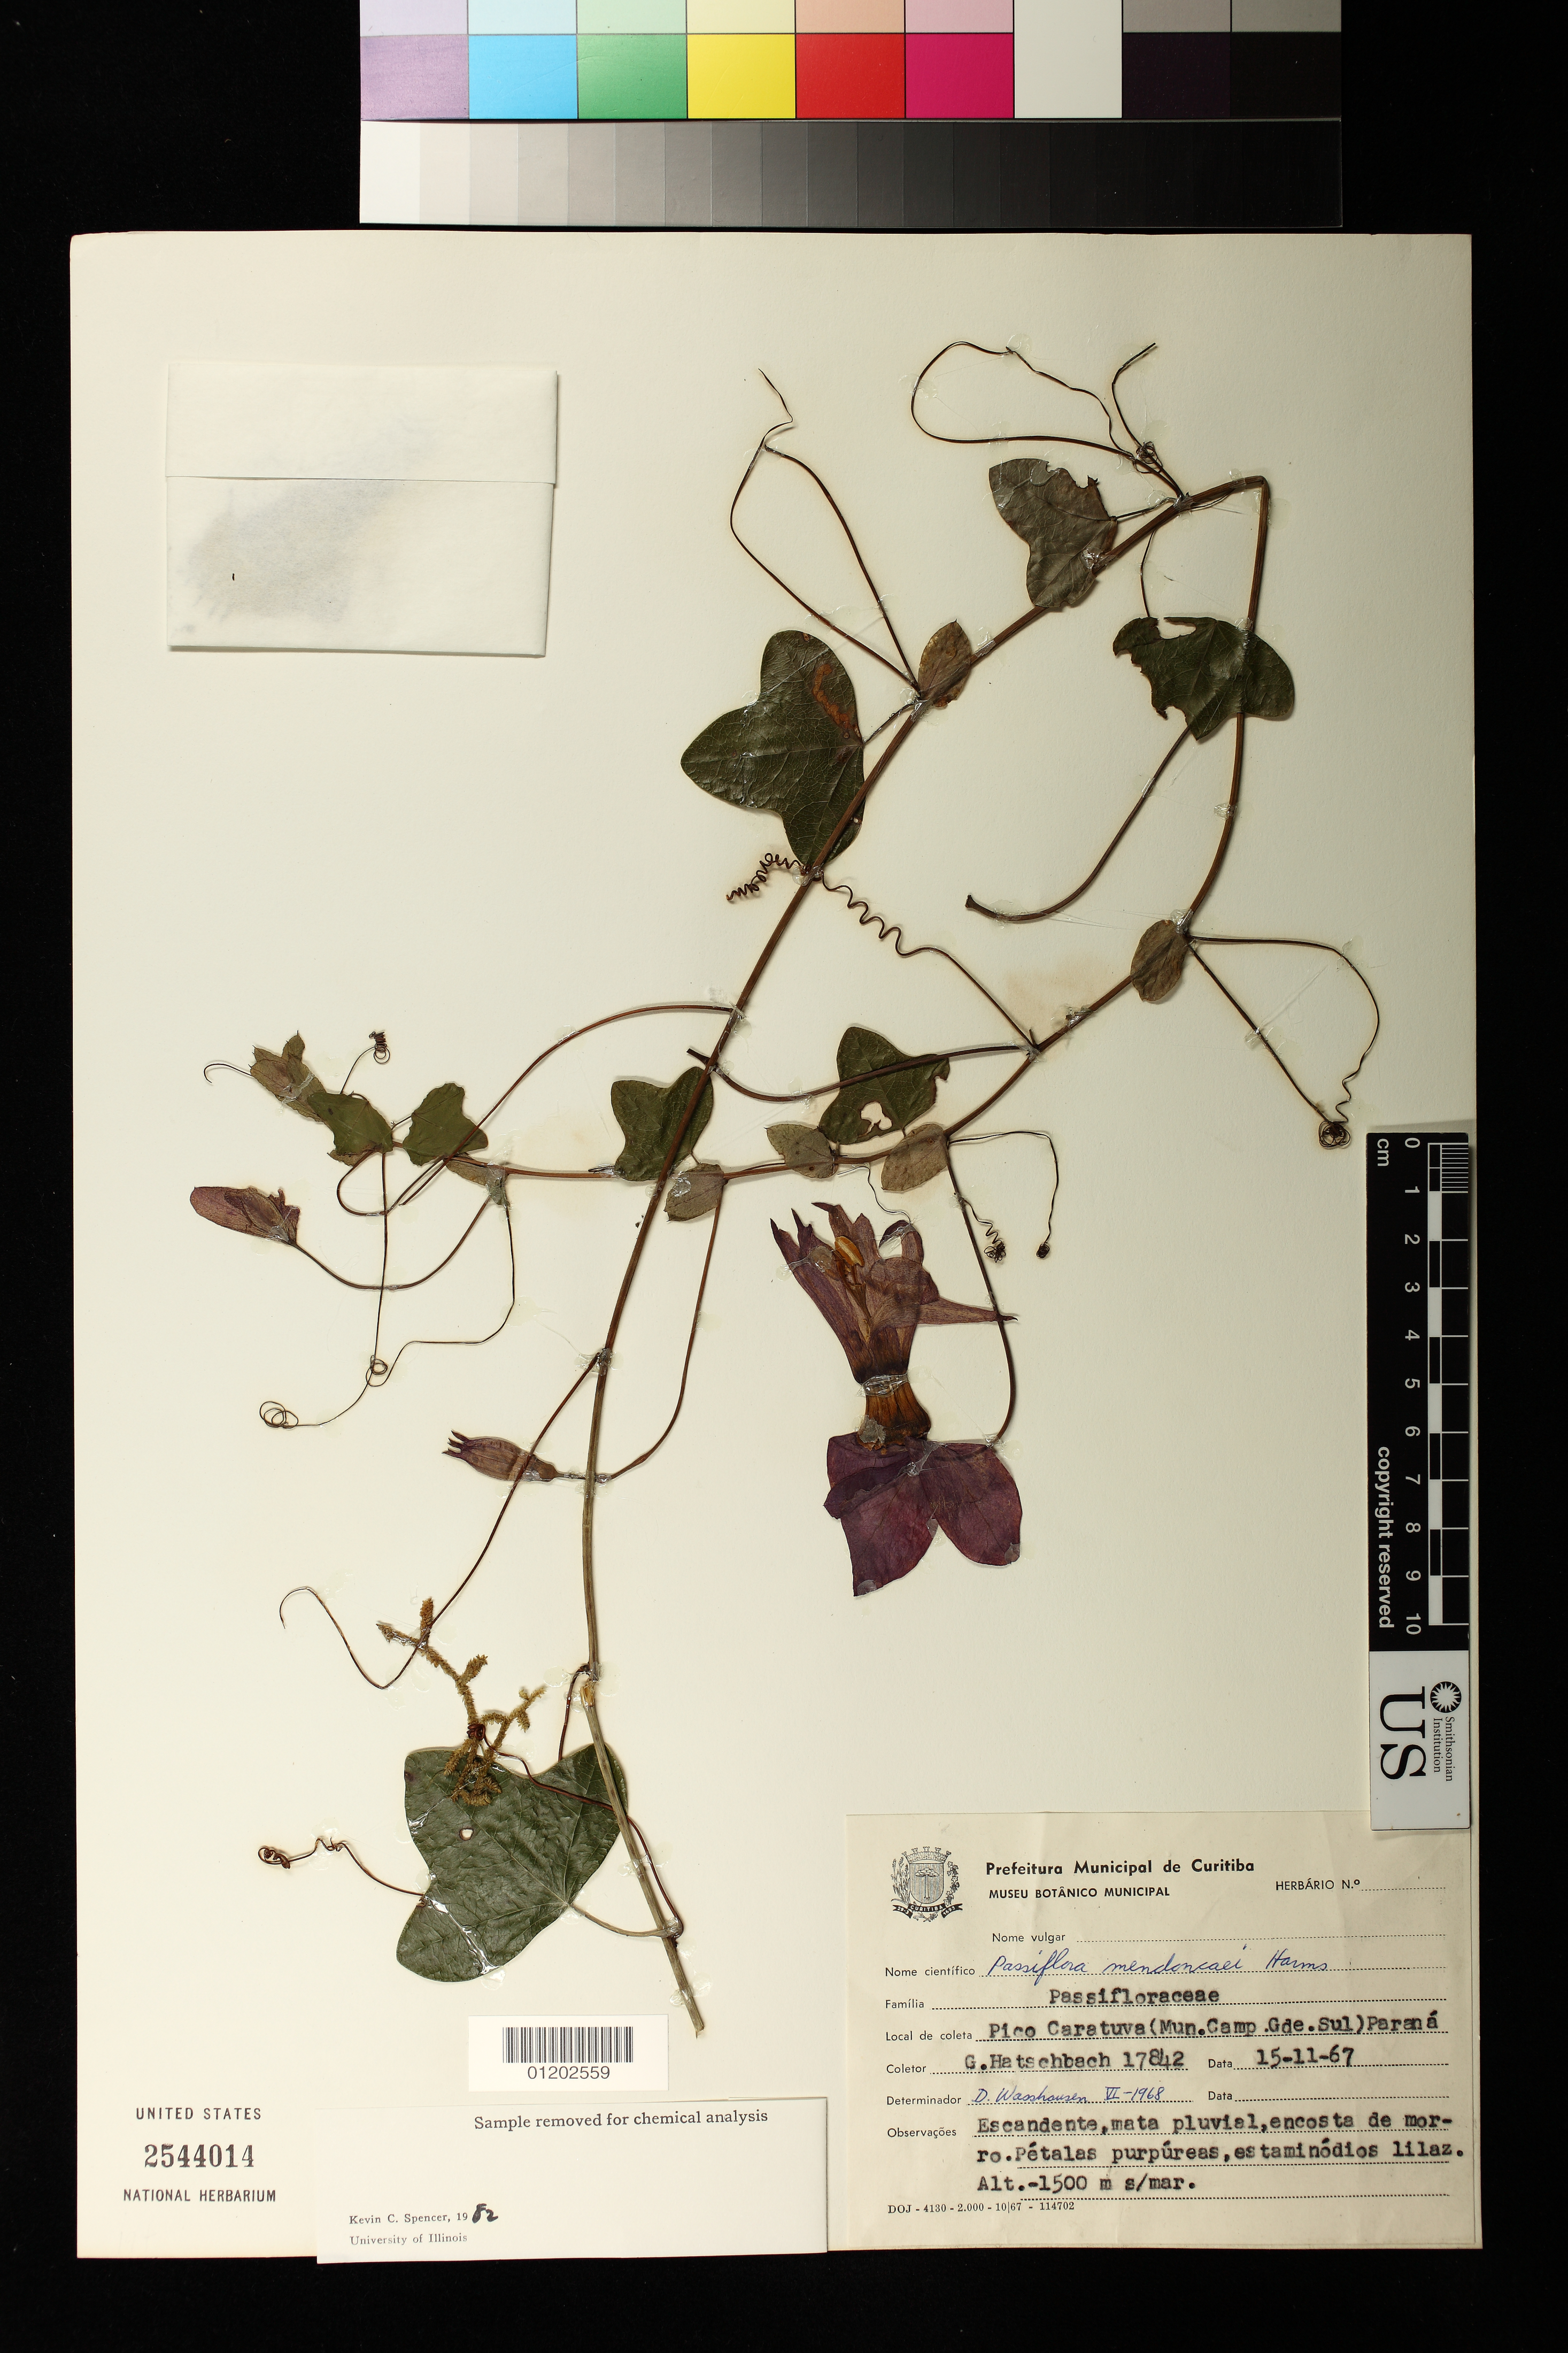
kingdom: Plantae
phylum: Tracheophyta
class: Magnoliopsida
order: Malpighiales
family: Passifloraceae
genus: Passiflora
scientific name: Passiflora mendoncaei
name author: Harms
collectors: G. Hatschbach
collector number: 17842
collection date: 1967-11-15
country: Brazil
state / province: Paraná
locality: Pico Caratuva (Mun.Camp.Gde.Sul) Antonina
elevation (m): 1500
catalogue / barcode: US 2544014